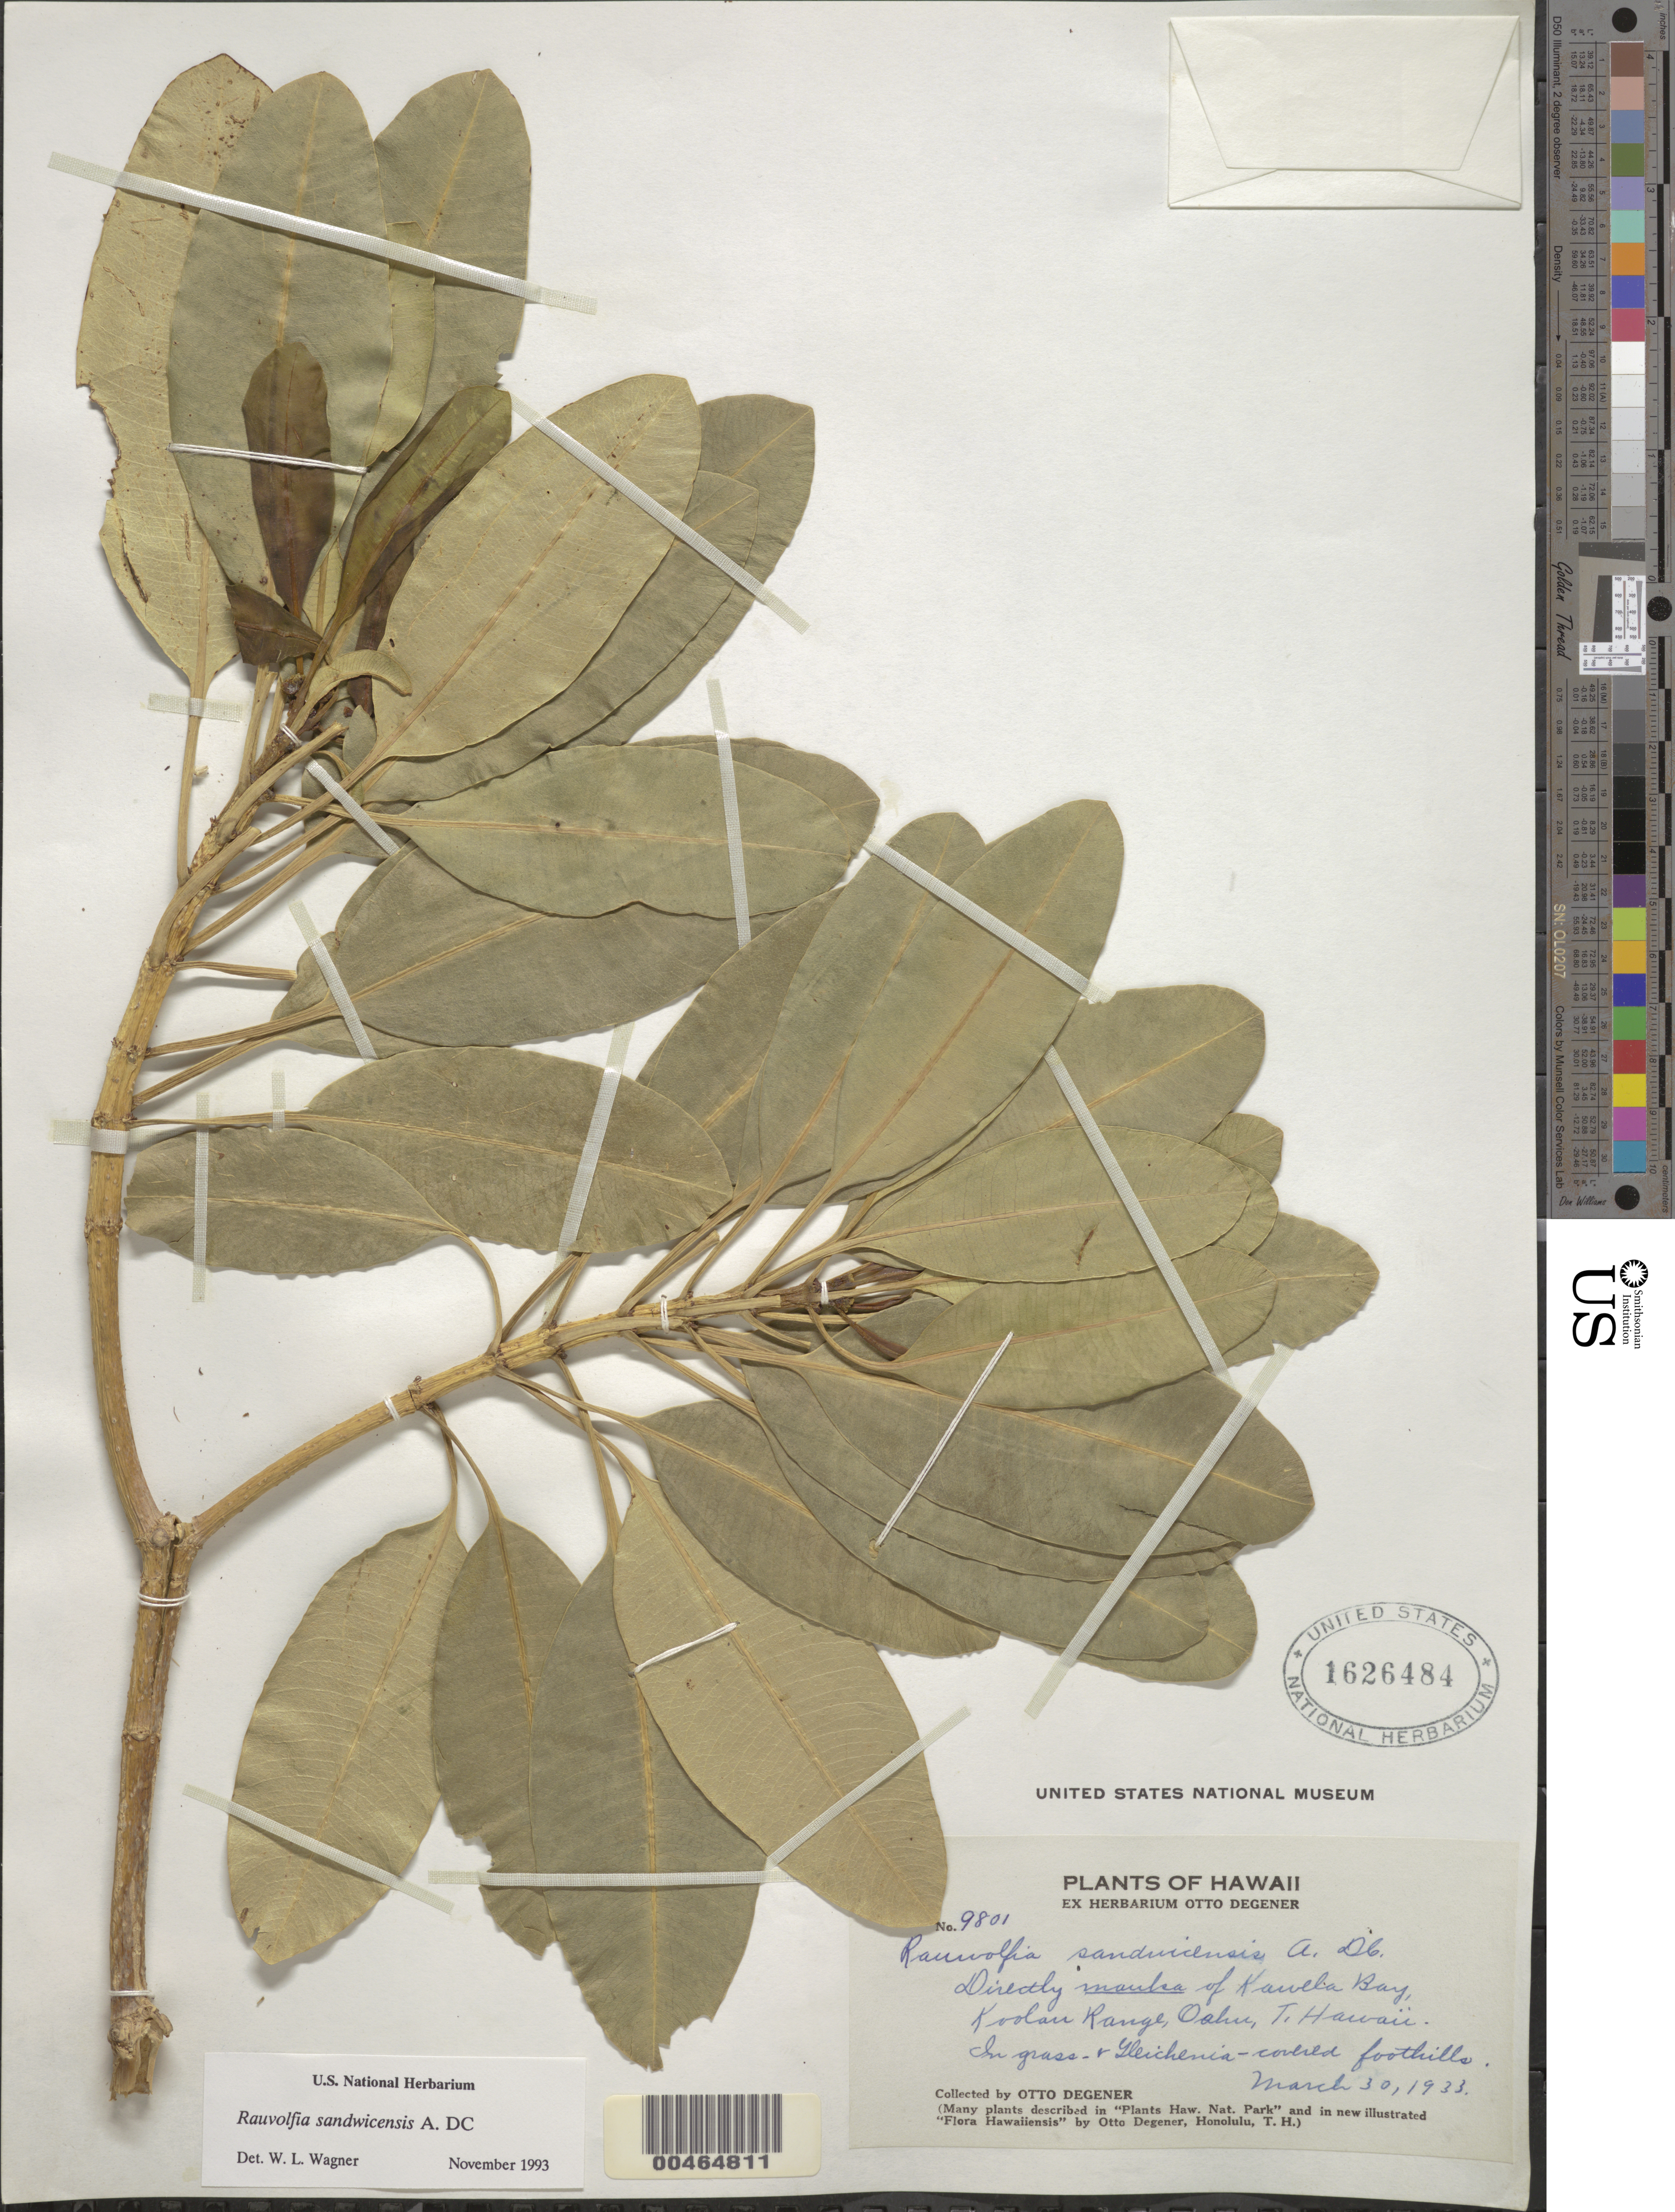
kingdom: Plantae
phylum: Tracheophyta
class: Magnoliopsida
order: Gentianales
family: Apocynaceae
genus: Rauvolfia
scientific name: Rauvolfia sandwicensis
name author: A. DC.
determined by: Wagner, W. L., (BOT), Smithsonian Institution - National Museum of Natural History (UNITED STATES)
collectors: O. Degener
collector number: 9801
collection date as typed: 30 Mar 1933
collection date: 1933-03-30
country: United States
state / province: Hawaii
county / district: Honolulu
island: Oahu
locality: Directly mauka of Kawela Bay, Koolau Range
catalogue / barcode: US 1626484